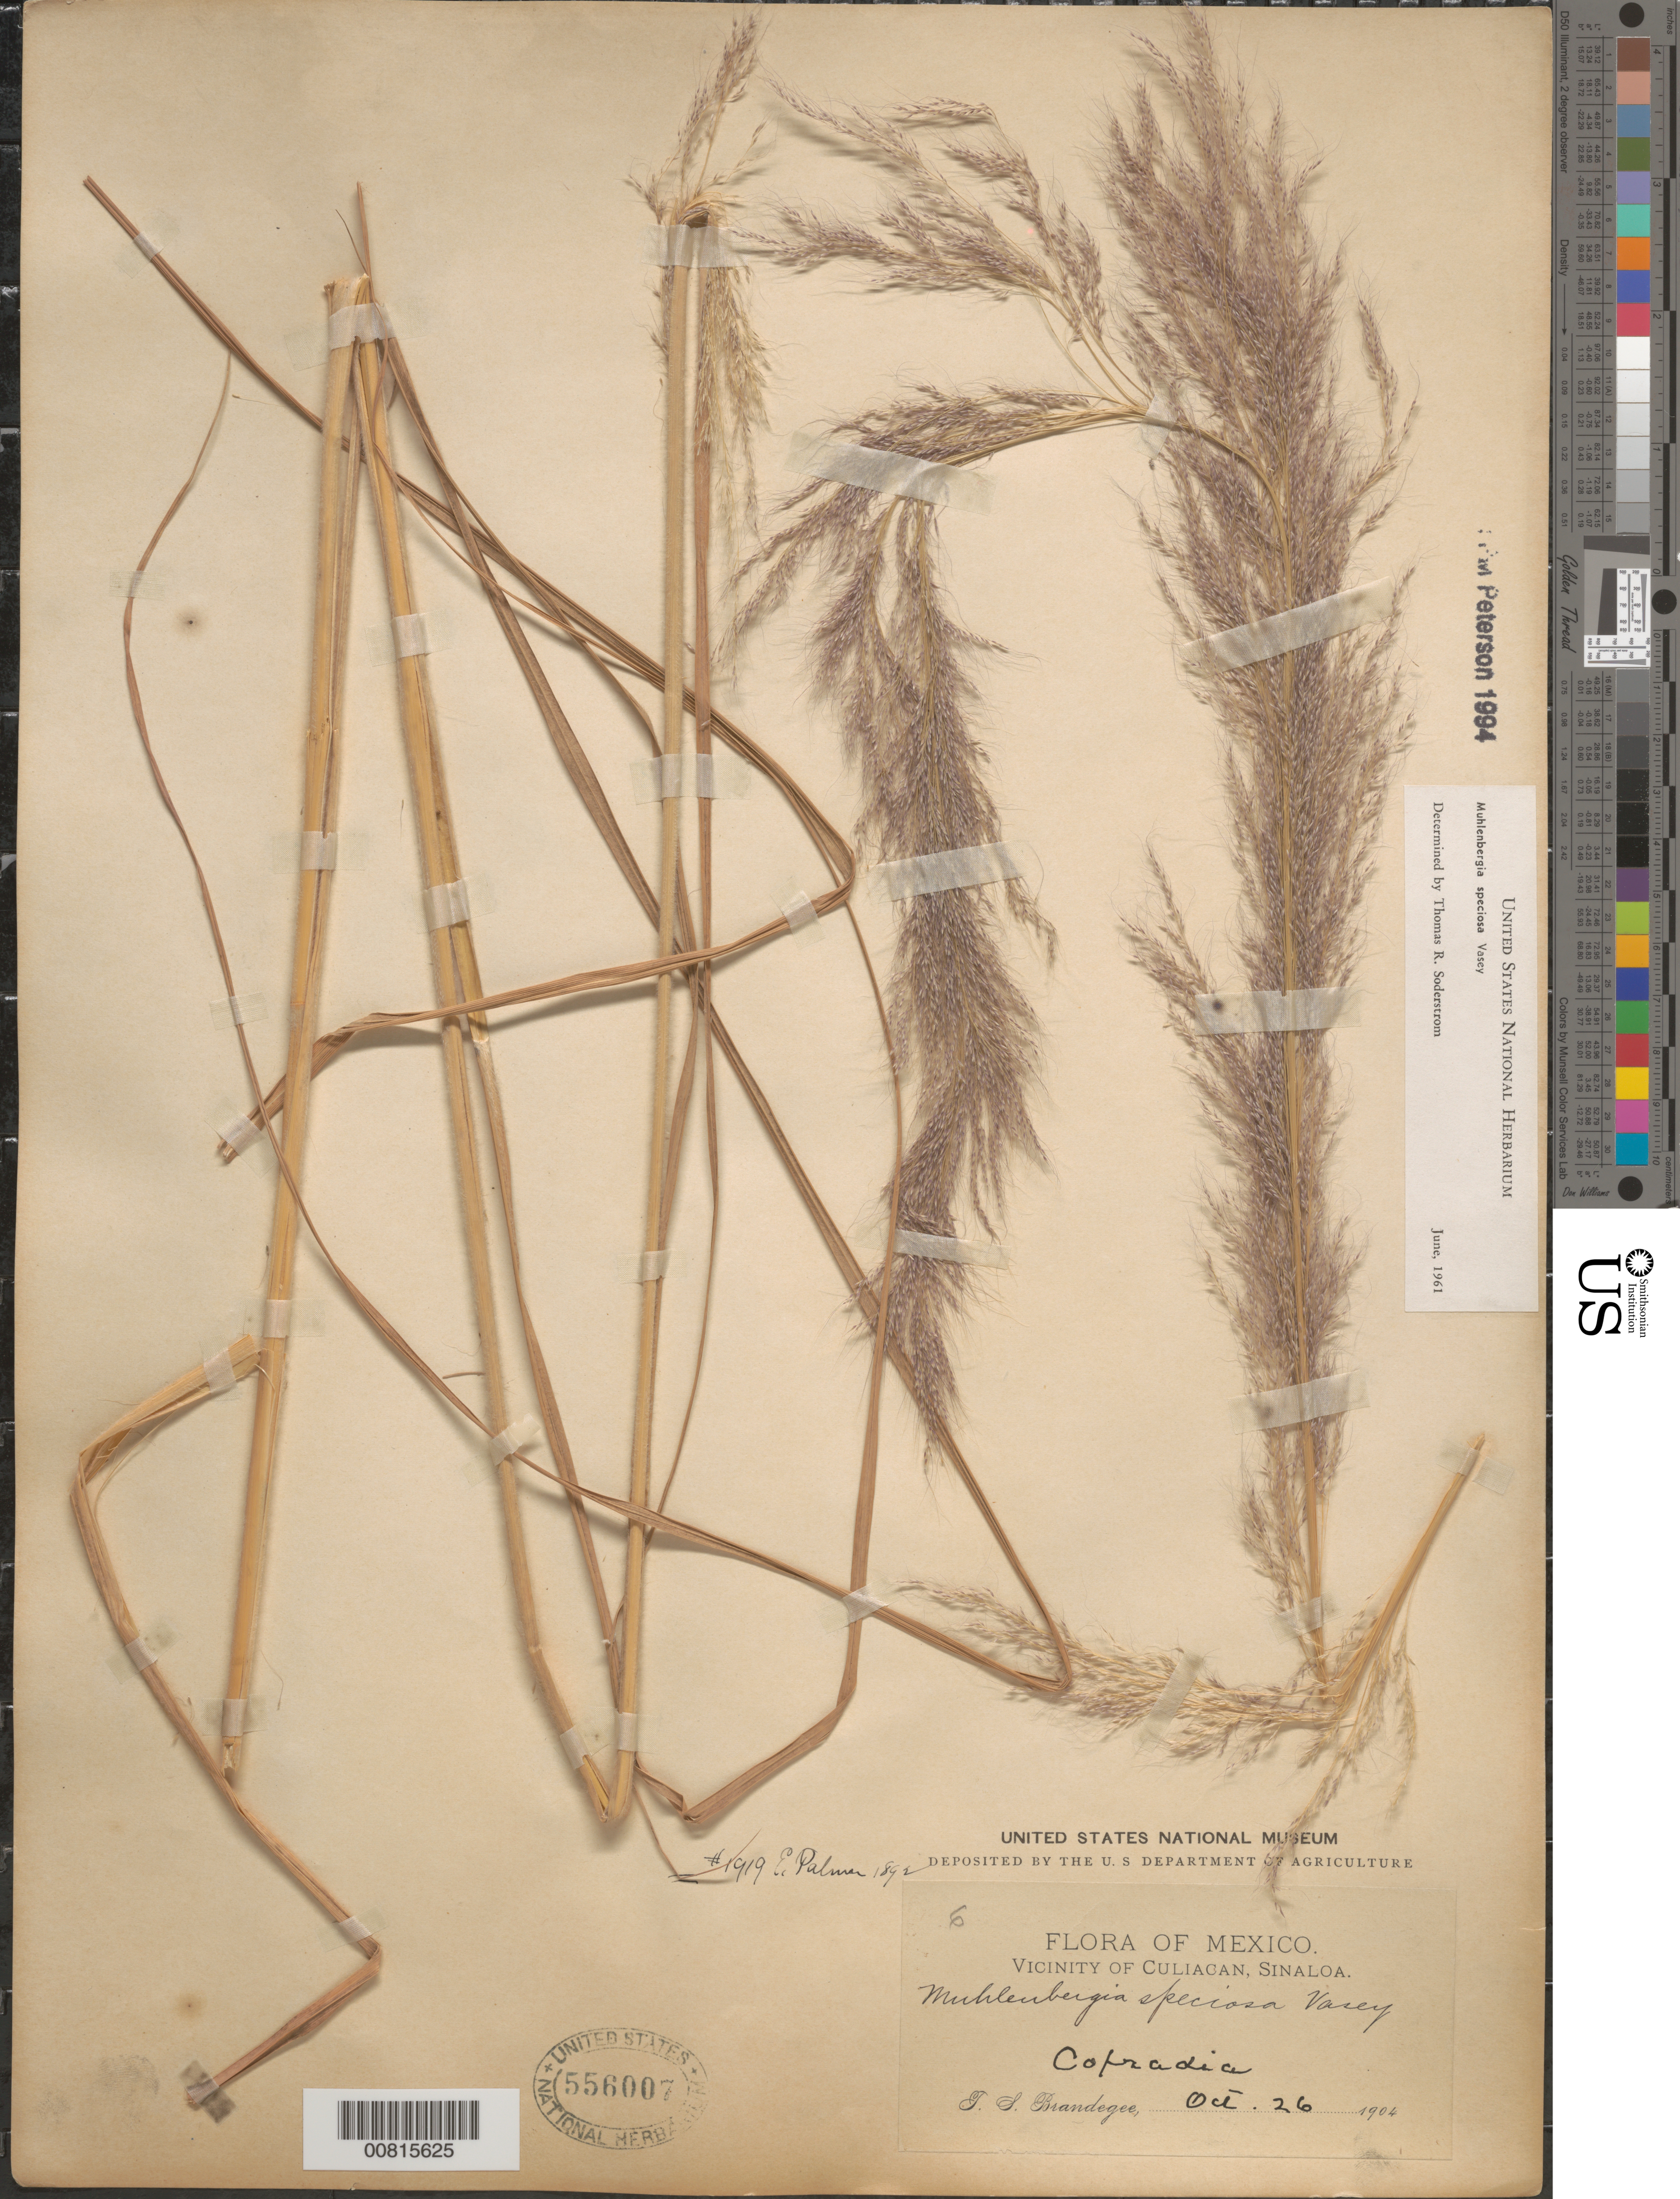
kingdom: Plantae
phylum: Tracheophyta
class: Liliopsida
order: Poales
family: Poaceae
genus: Muhlenbergia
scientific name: Muhlenbergia speciosa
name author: Vasey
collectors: T. S. Brandegee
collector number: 6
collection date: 1904-10-26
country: Mexico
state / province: Sinaloa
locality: Cofradia, Culiacan, Sin.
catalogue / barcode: US 556007